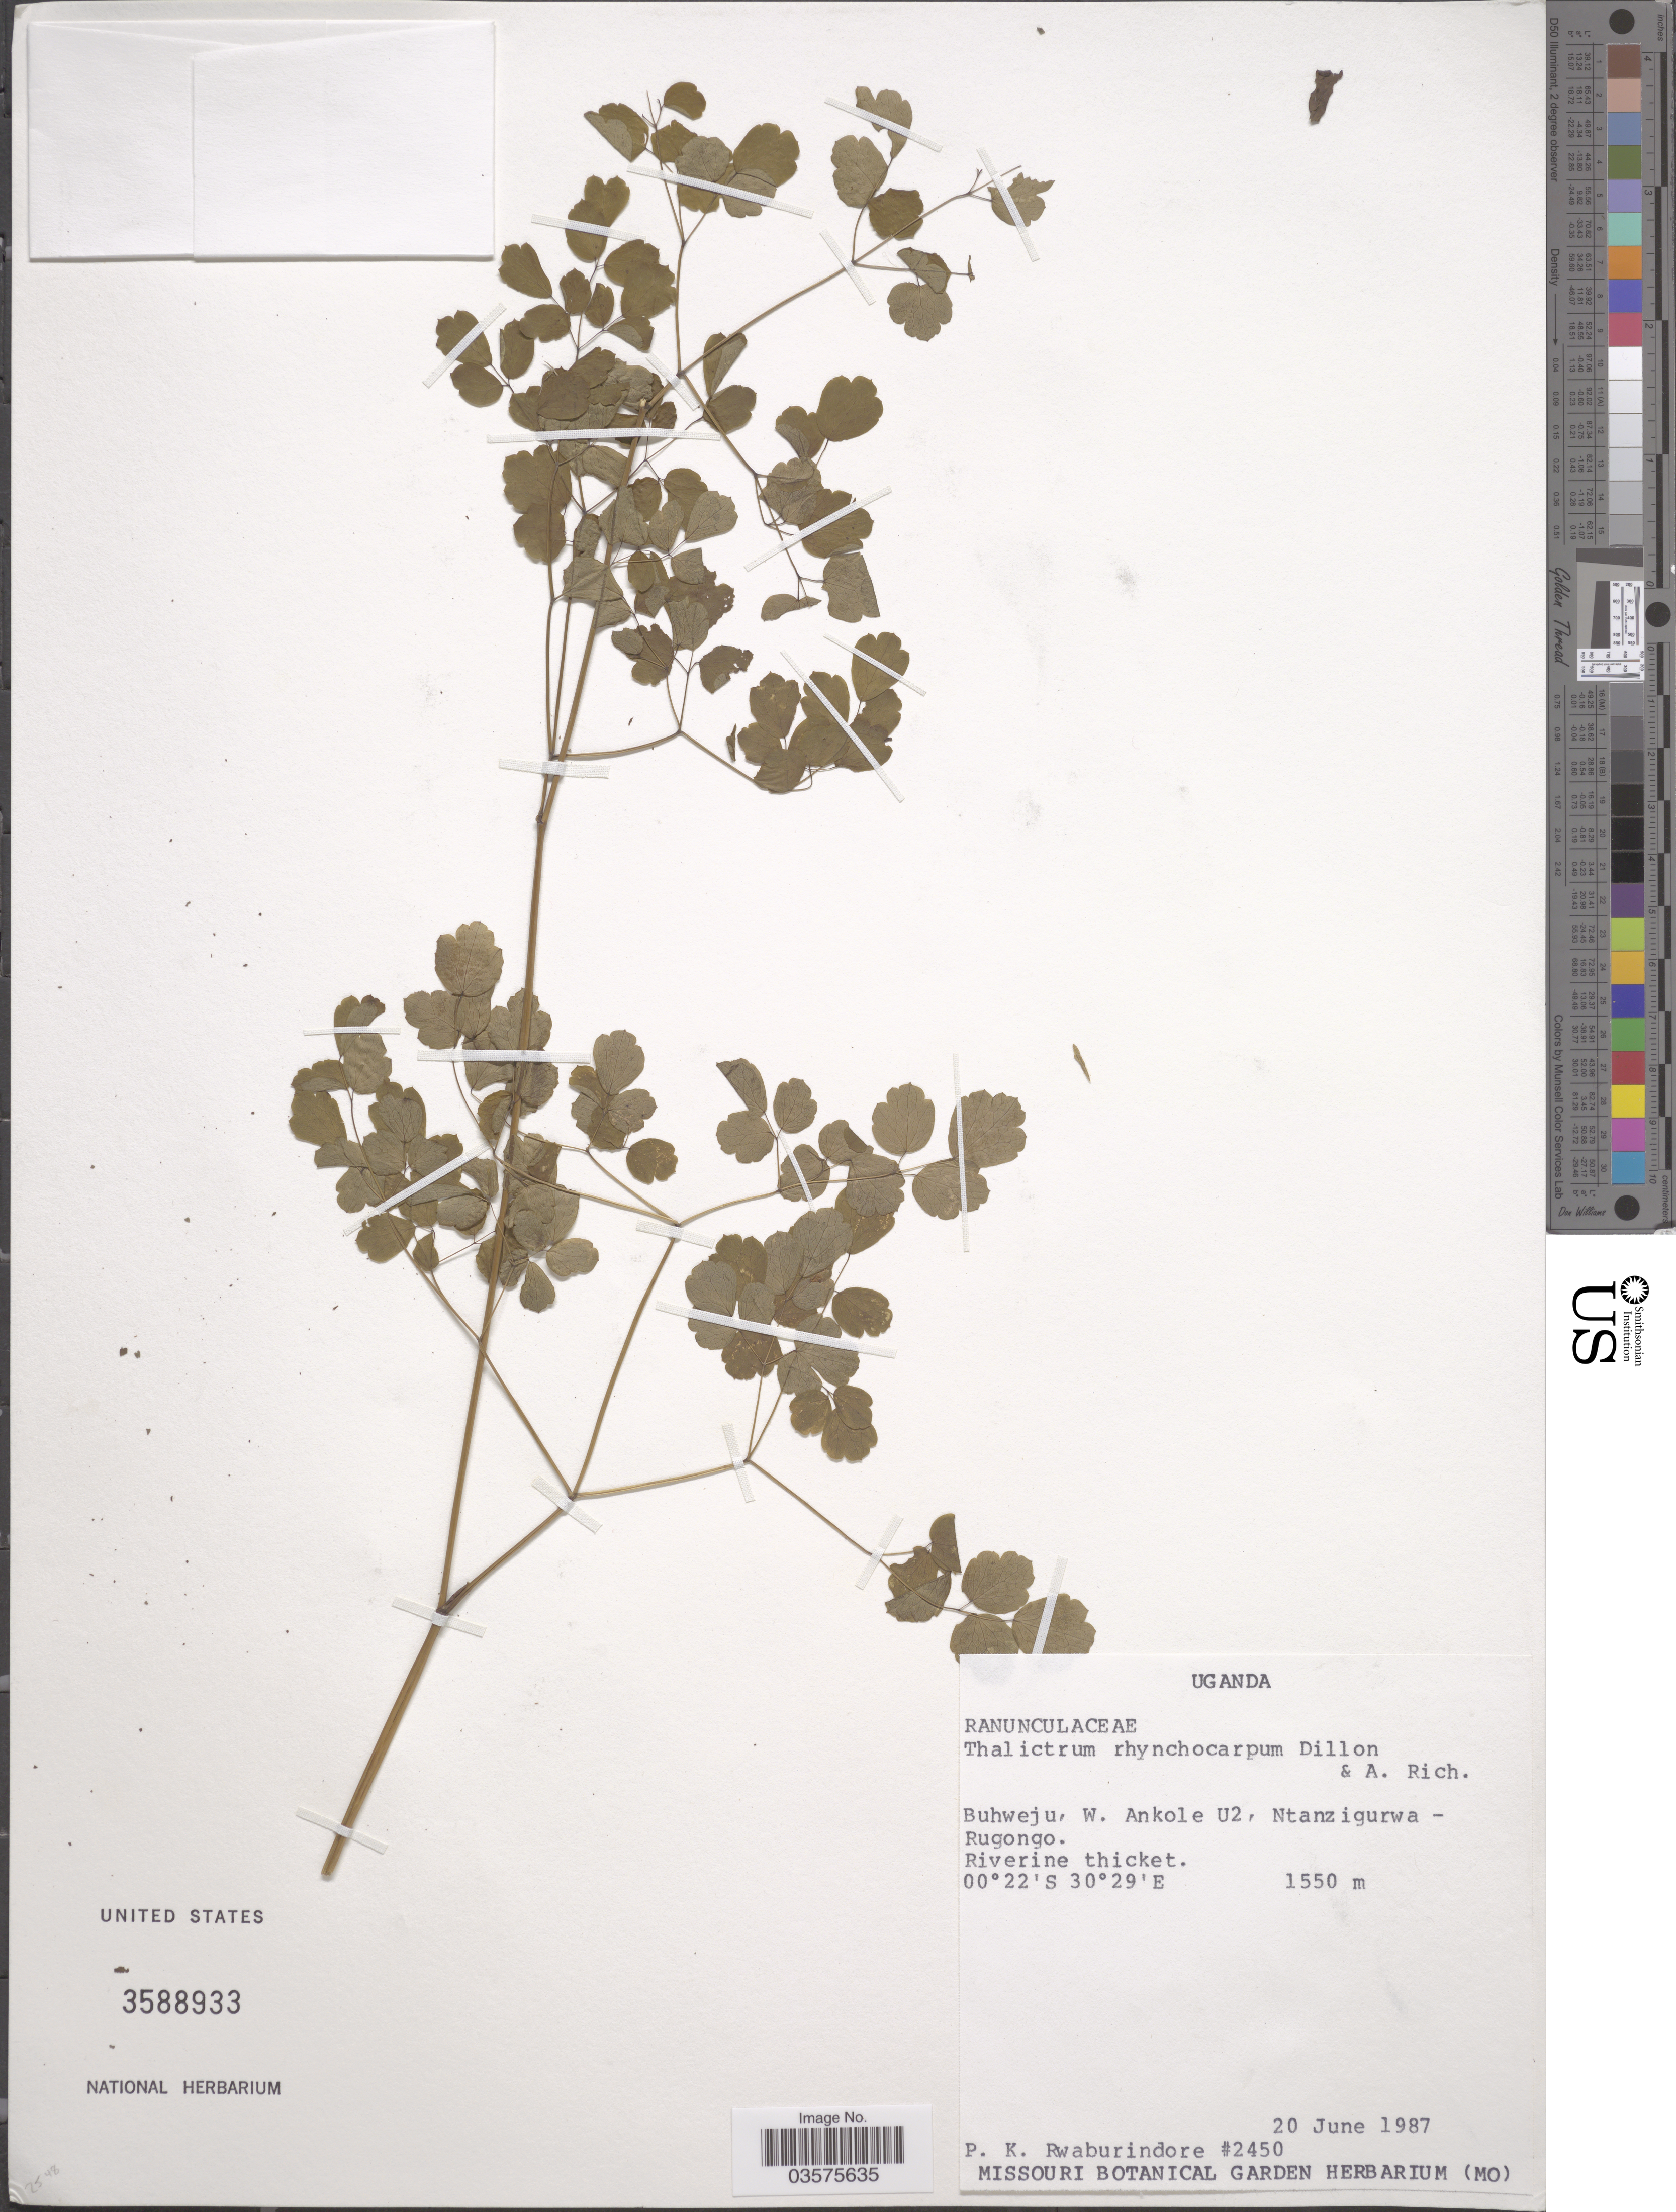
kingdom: Plantae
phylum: Tracheophyta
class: Magnoliopsida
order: Ranunculales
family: Ranunculaceae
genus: Thalictrum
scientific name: Thalictrum boivinianum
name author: Staner & J. Léonard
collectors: P. Rwaburindore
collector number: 2450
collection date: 1987-06-20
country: Uganda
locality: Buhweju, W. Ankole U2, Ntanzigurwa - Rugongo.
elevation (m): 1550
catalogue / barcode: US 3588933